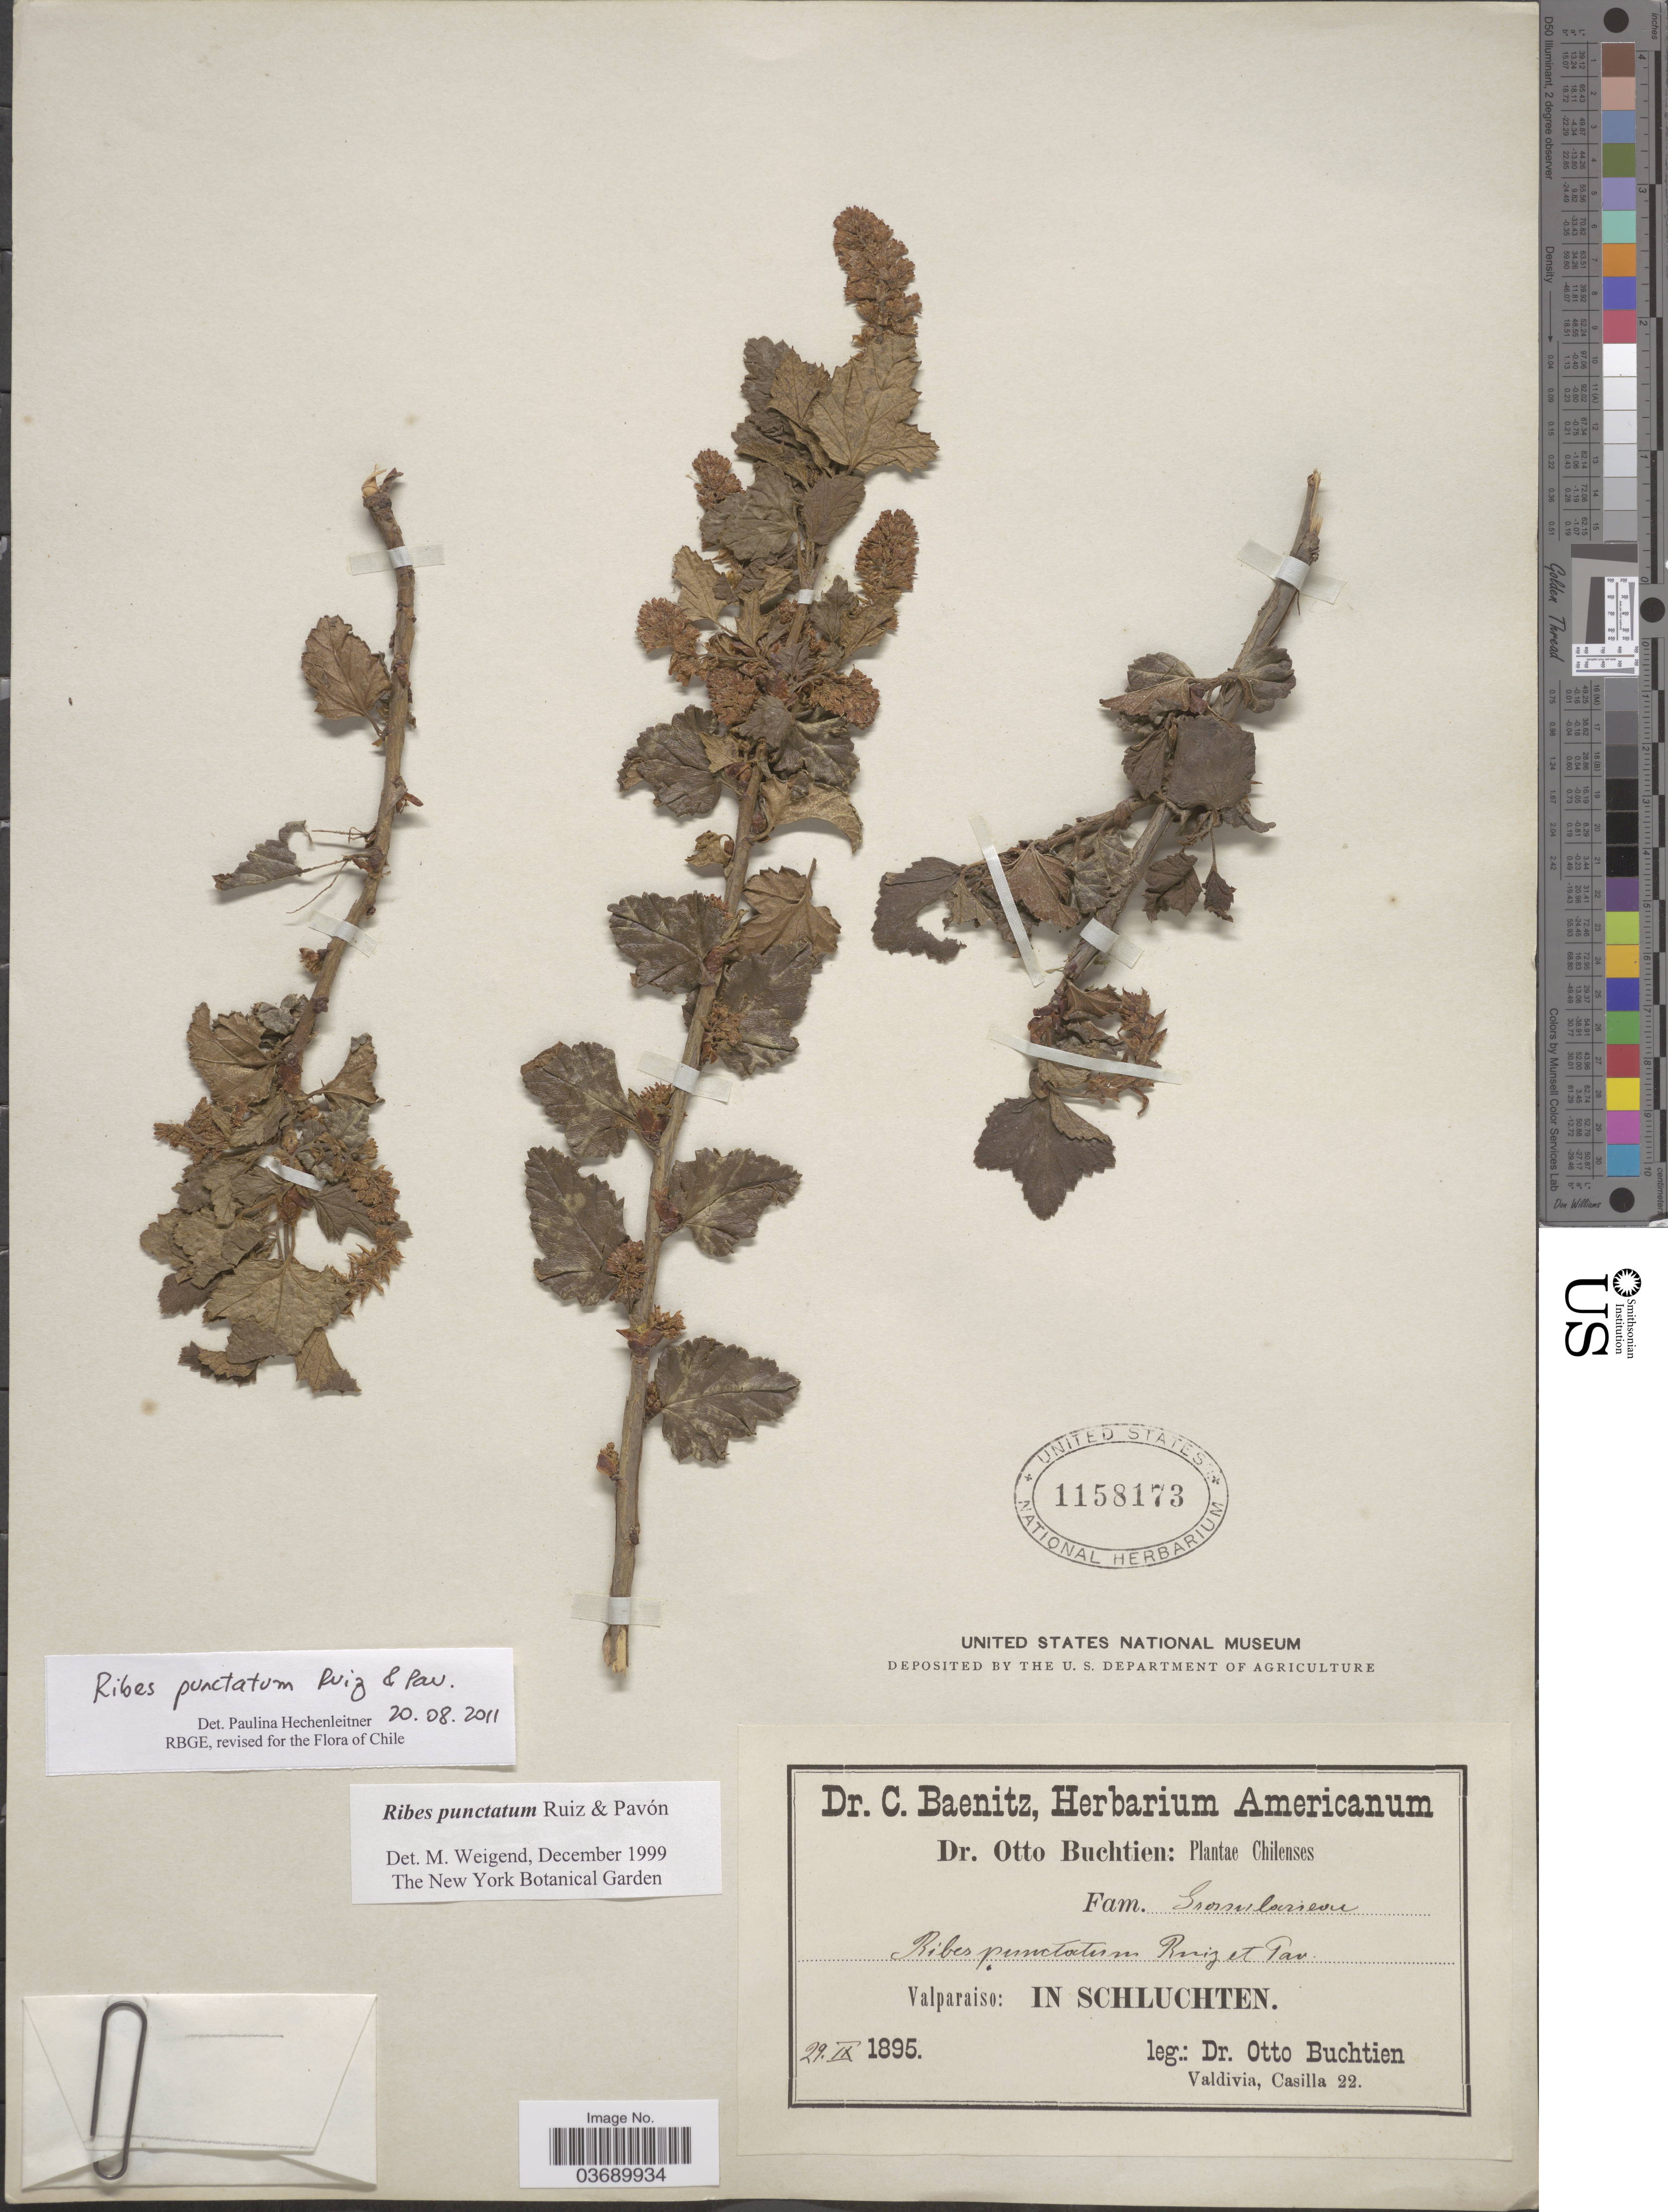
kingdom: Plantae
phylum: Tracheophyta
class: Magnoliopsida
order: Saxifragales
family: Grossulariaceae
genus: Ribes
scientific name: Ribes punctatum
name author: Ruiz & Pav.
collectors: O. Buchtien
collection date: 1895-09-29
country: Chile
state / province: Valparaíso (V)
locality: In Schluchten.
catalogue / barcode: US 1158173